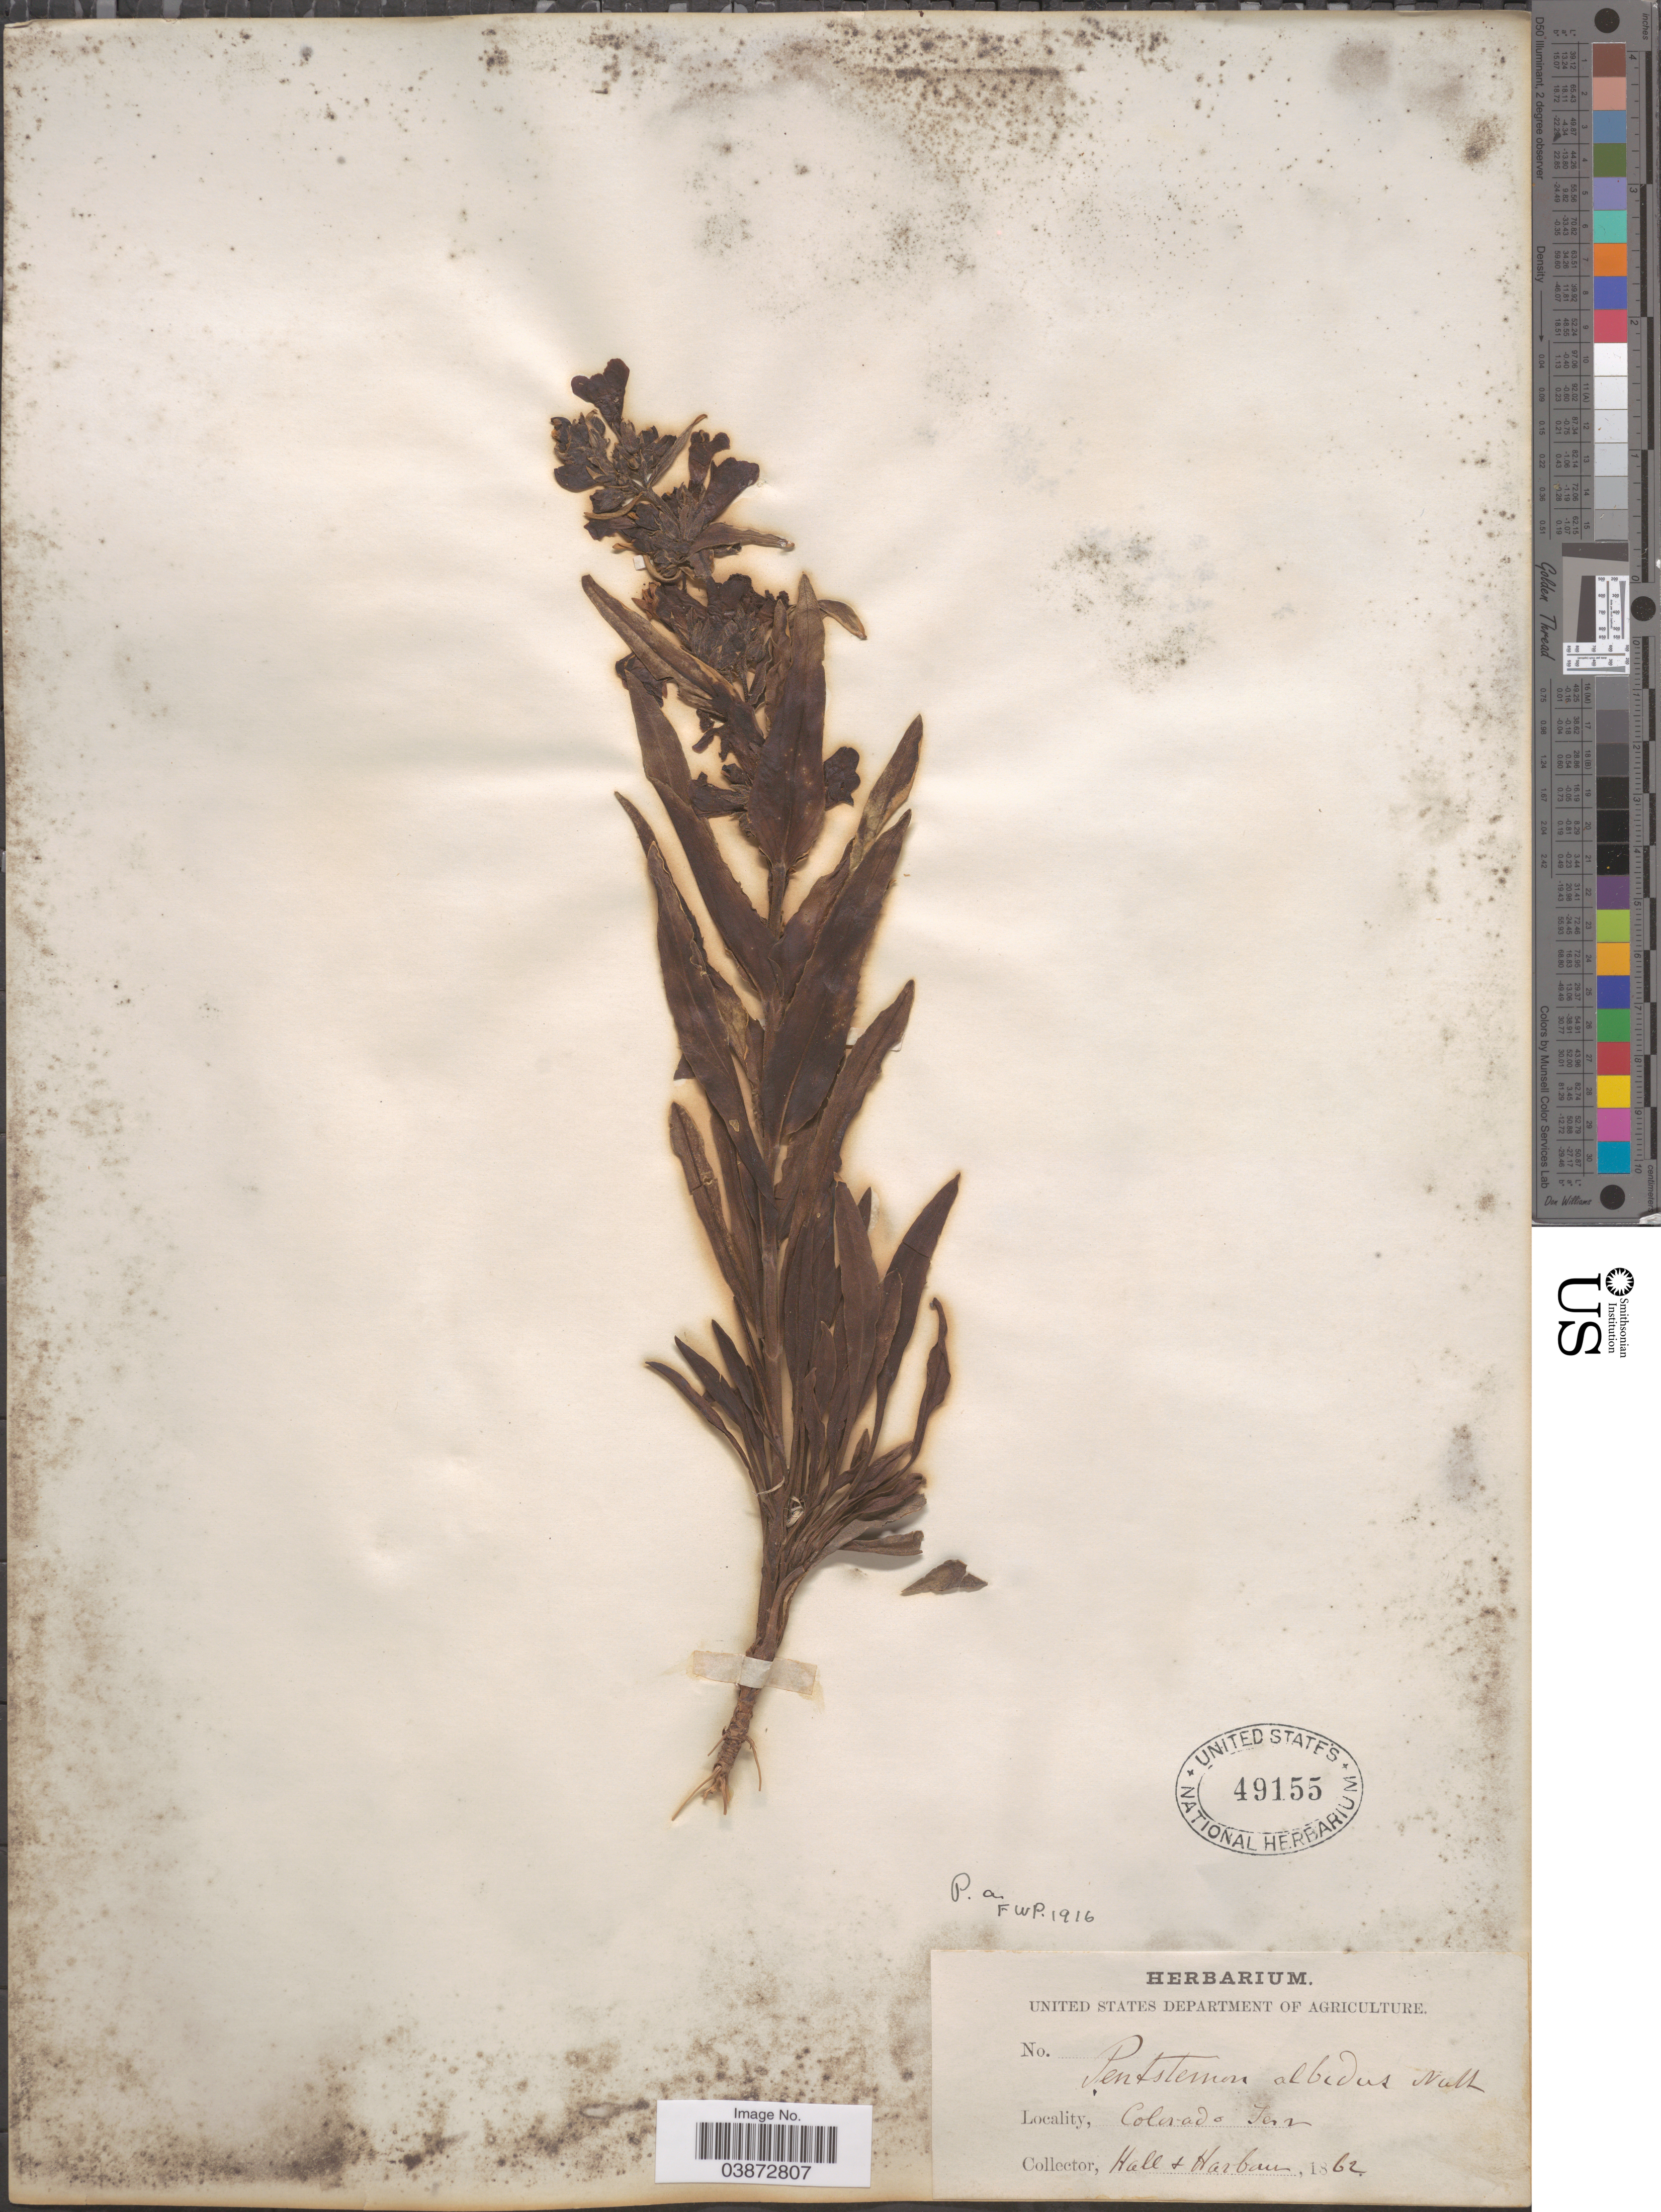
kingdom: Plantae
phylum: Tracheophyta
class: Magnoliopsida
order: Lamiales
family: Plantaginaceae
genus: Penstemon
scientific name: Penstemon albidus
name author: Nutt.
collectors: -- Hall & Harbour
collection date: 1862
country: United States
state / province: Colorado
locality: Colorado Terr.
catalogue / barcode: US 49155